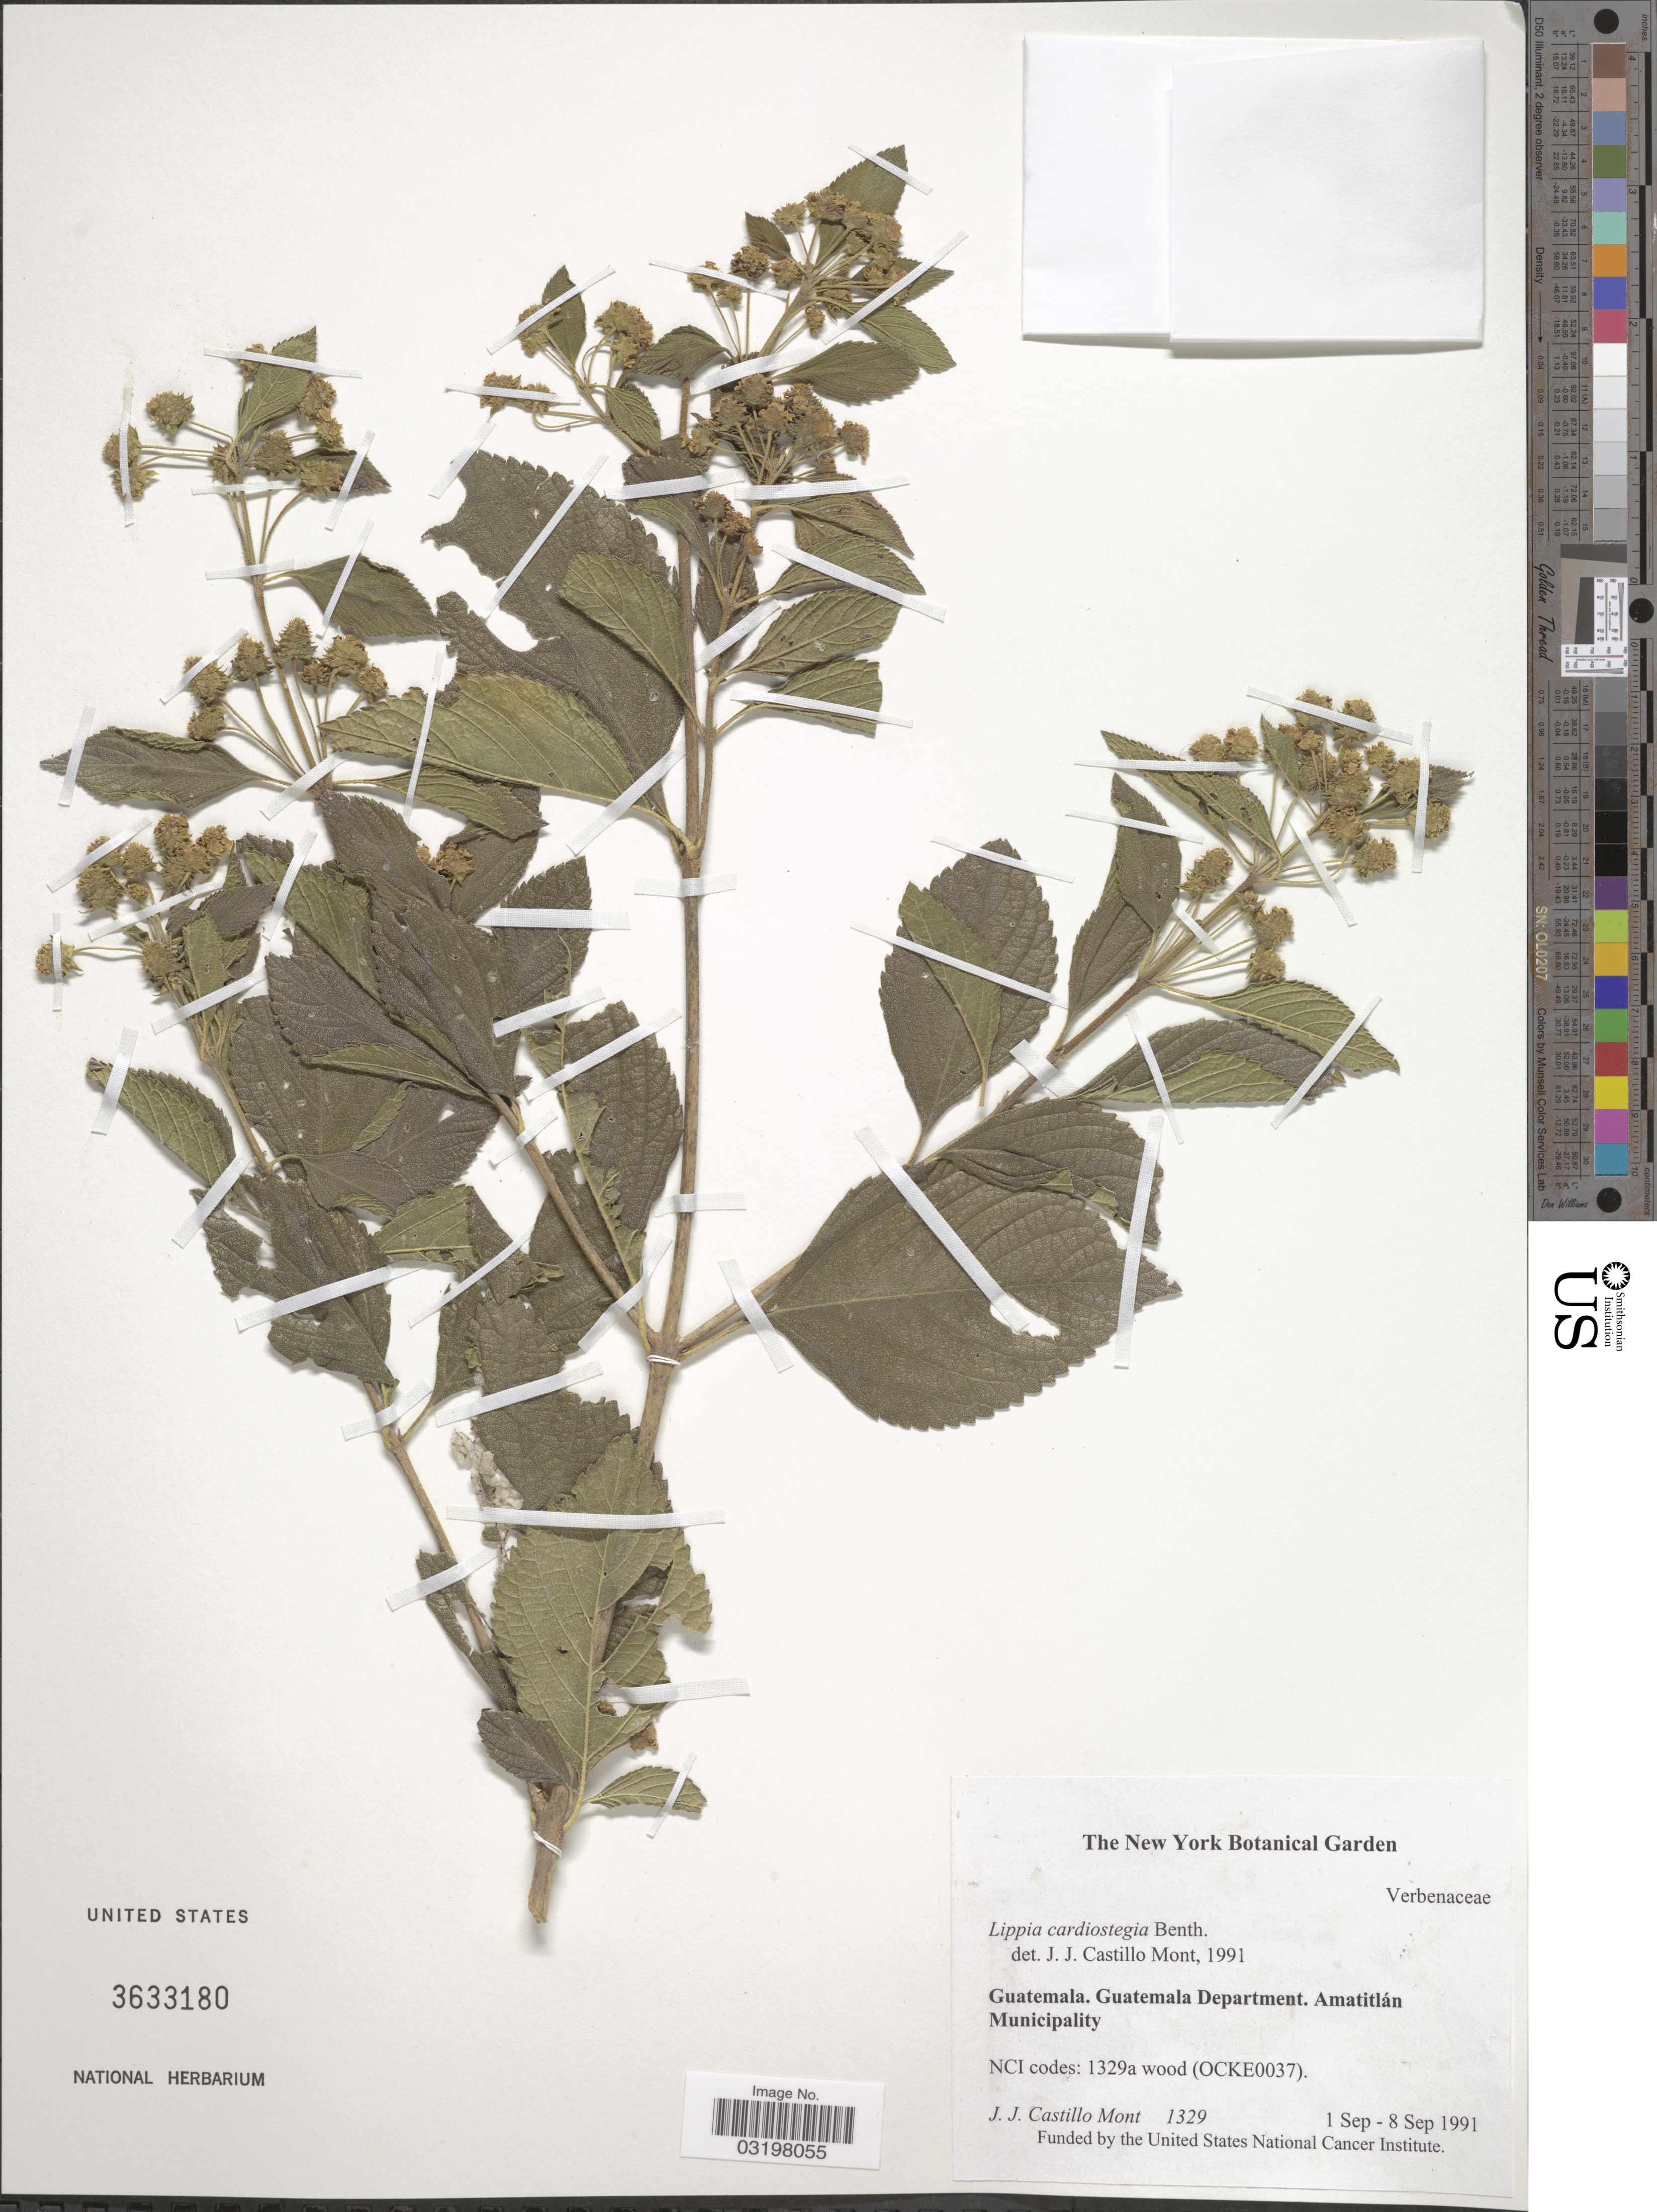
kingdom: Plantae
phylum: Tracheophyta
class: Magnoliopsida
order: Lamiales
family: Verbenaceae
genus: Lippia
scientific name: Lippia cardiostegia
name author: Benth.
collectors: J. Castillo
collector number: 1329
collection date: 1991-09-01/1991-09-08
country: Guatemala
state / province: Guatemala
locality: Guatemala Department. Amatitlán Municipality.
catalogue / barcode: US 3633180